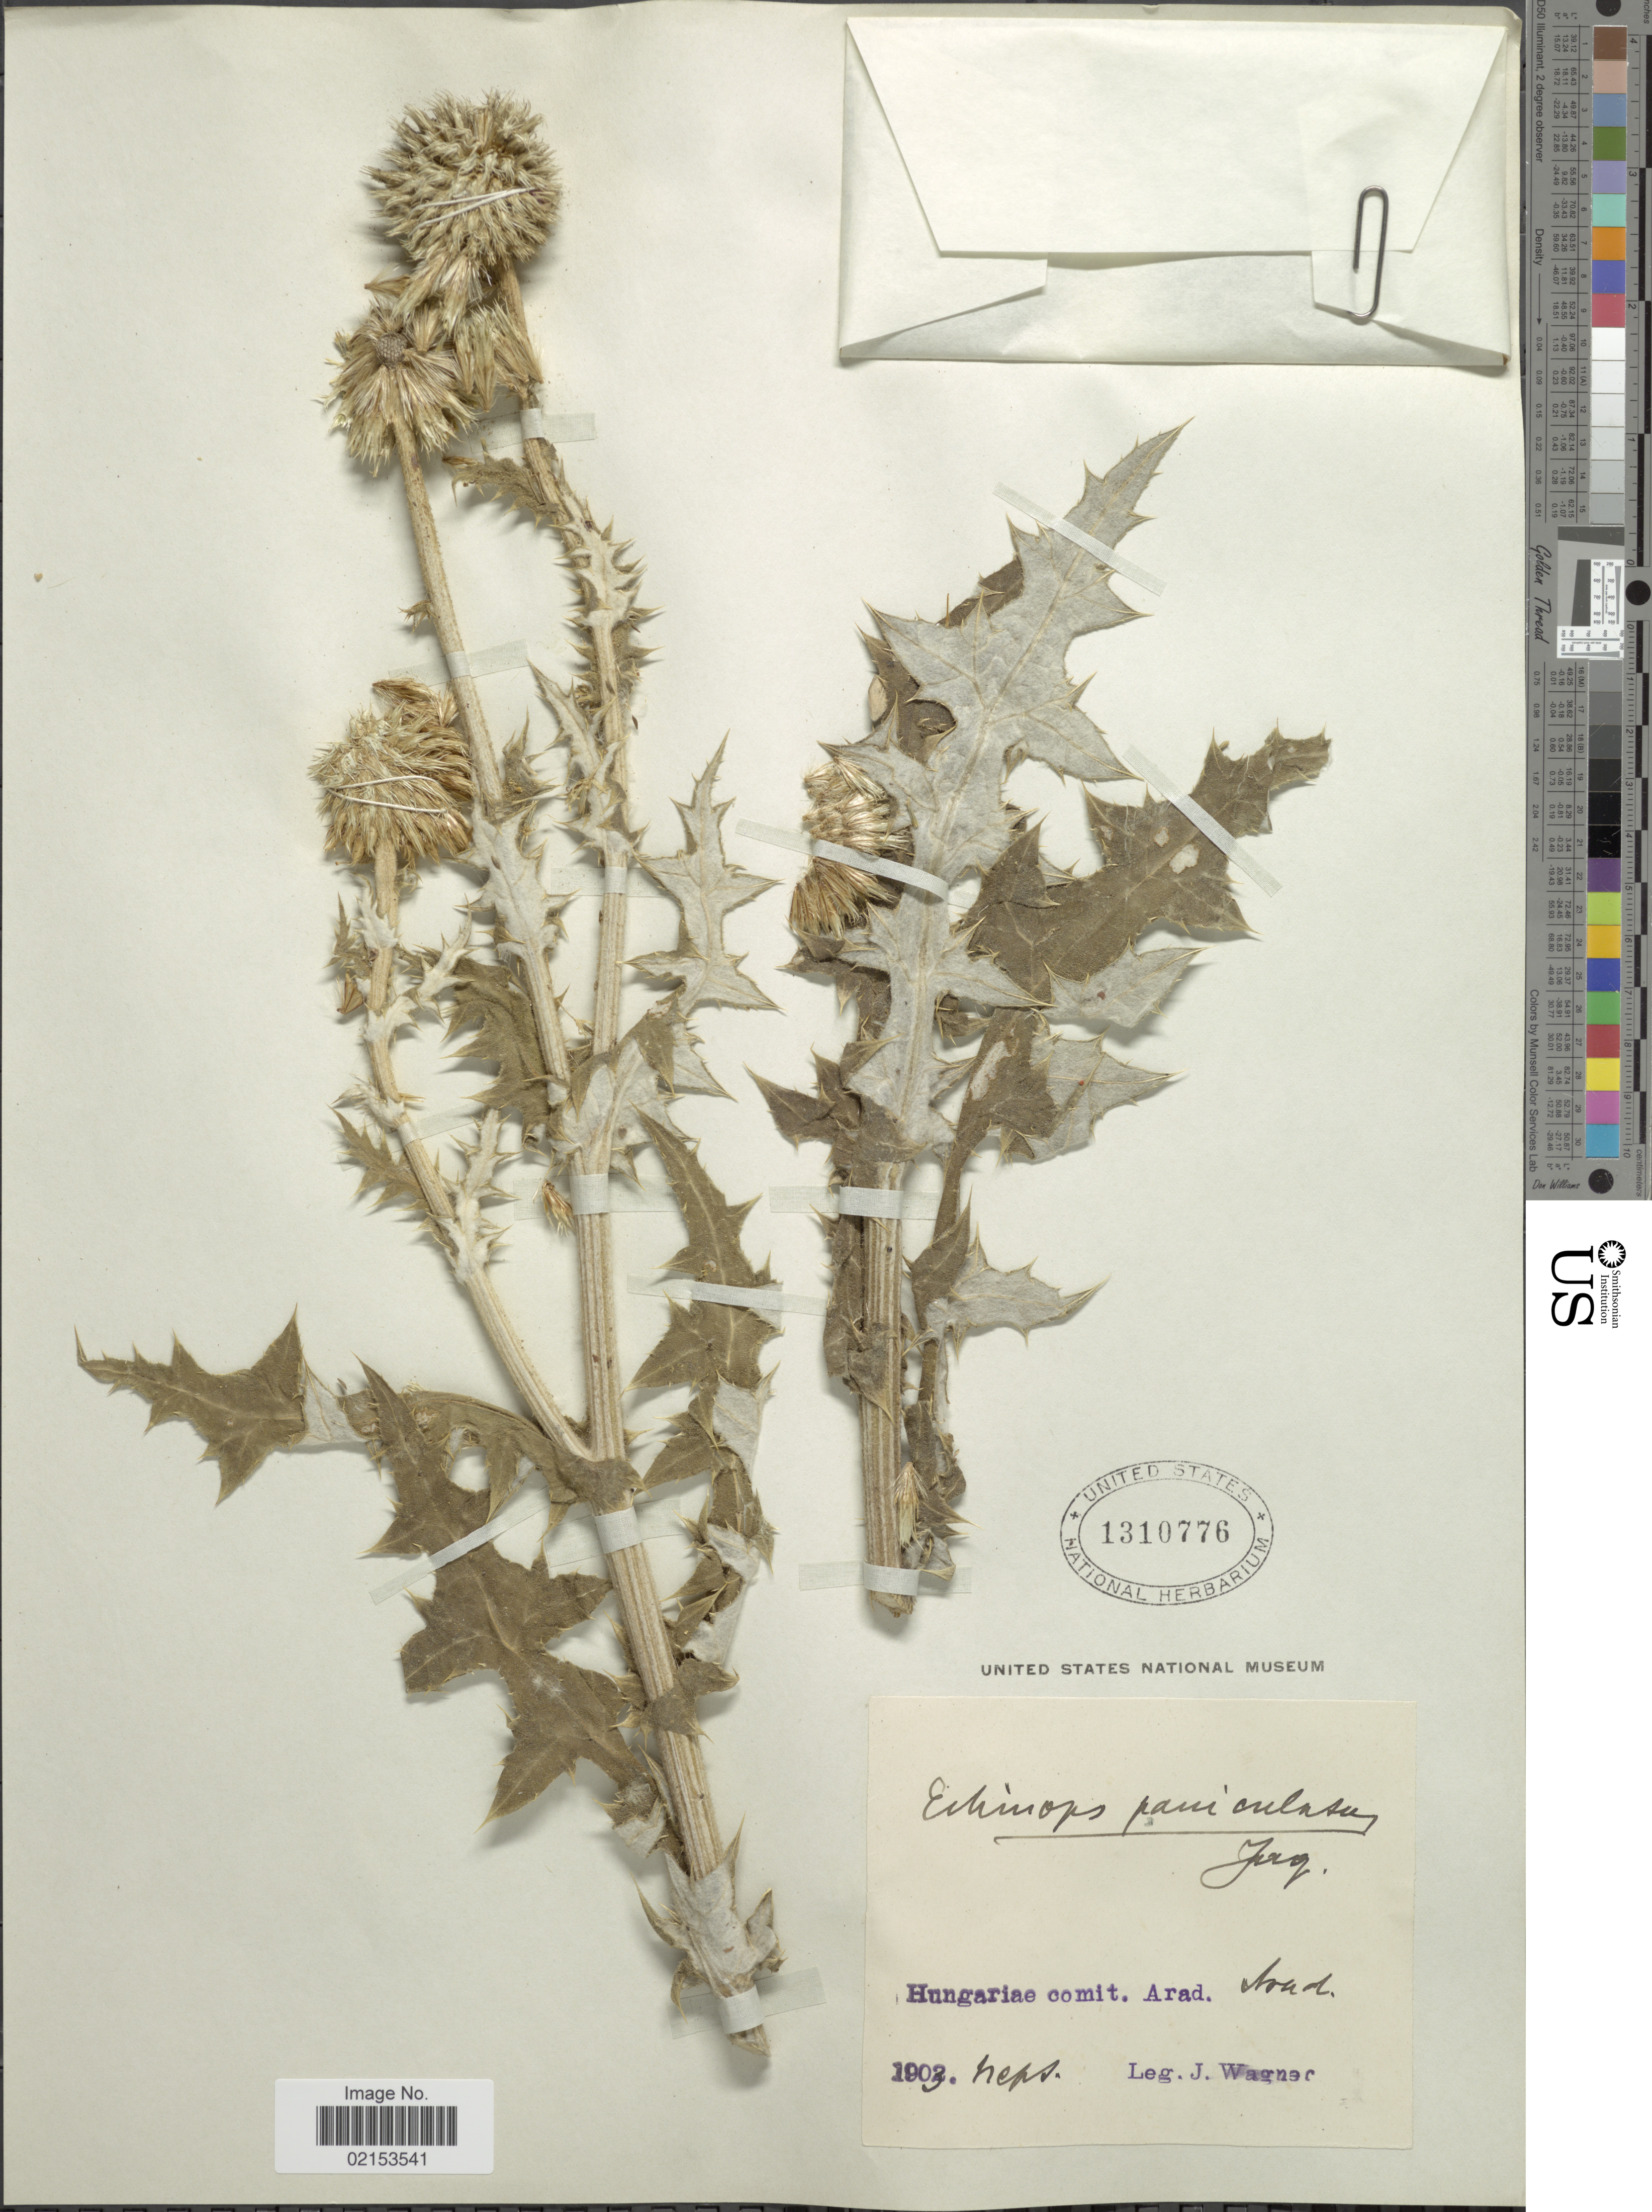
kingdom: Plantae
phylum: Tracheophyta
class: Magnoliopsida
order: Asterales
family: Asteraceae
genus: Echinops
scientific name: Echinops sphaerocephalus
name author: L.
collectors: J. Wagner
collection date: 1903-09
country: Hungary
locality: Arad, Aoud [interpreted]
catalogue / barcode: US 1310776